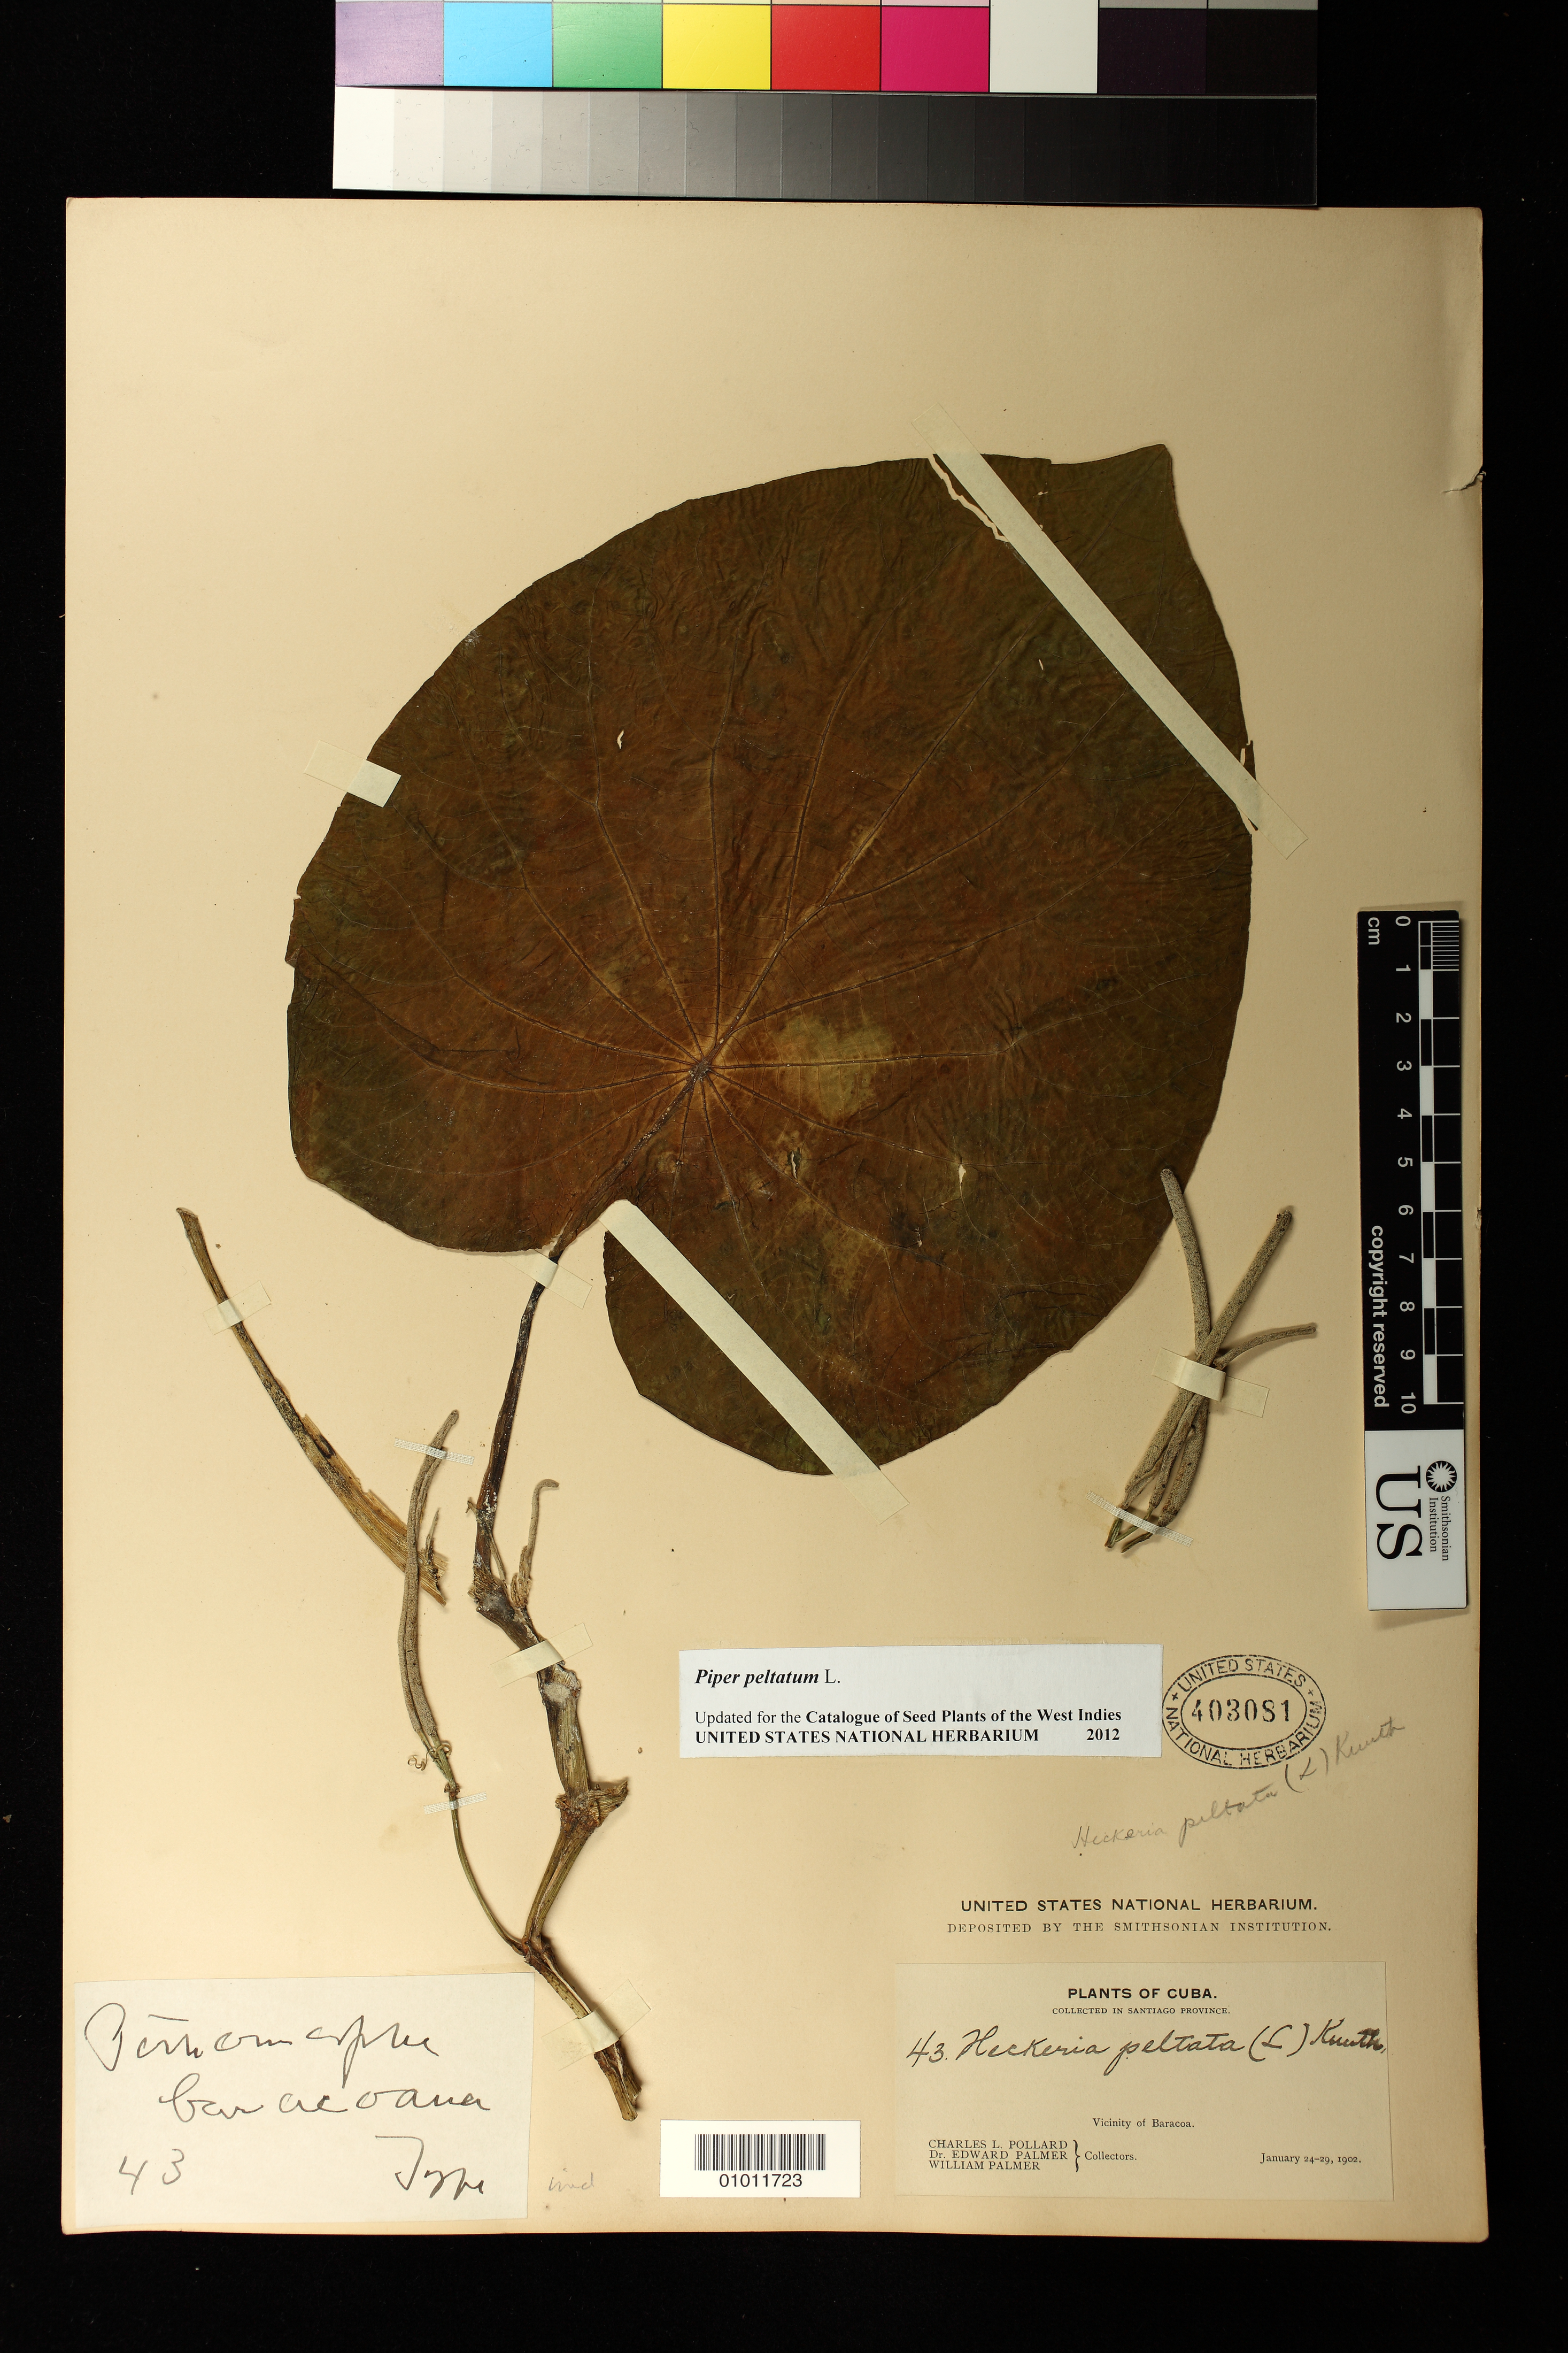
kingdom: Plantae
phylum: Tracheophyta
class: Magnoliopsida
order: Piperales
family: Piperaceae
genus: Piper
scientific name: Piper peltatum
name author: L.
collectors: C. L. Pollard, D. E. Palmer & W. Palmer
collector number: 43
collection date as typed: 24 Jan 1902 to 29 Jan 1902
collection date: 1902-01-24/1902-01-29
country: Cuba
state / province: Santiago de Cuba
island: Cuba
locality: Vicinity of Baracoa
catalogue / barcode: US 403081